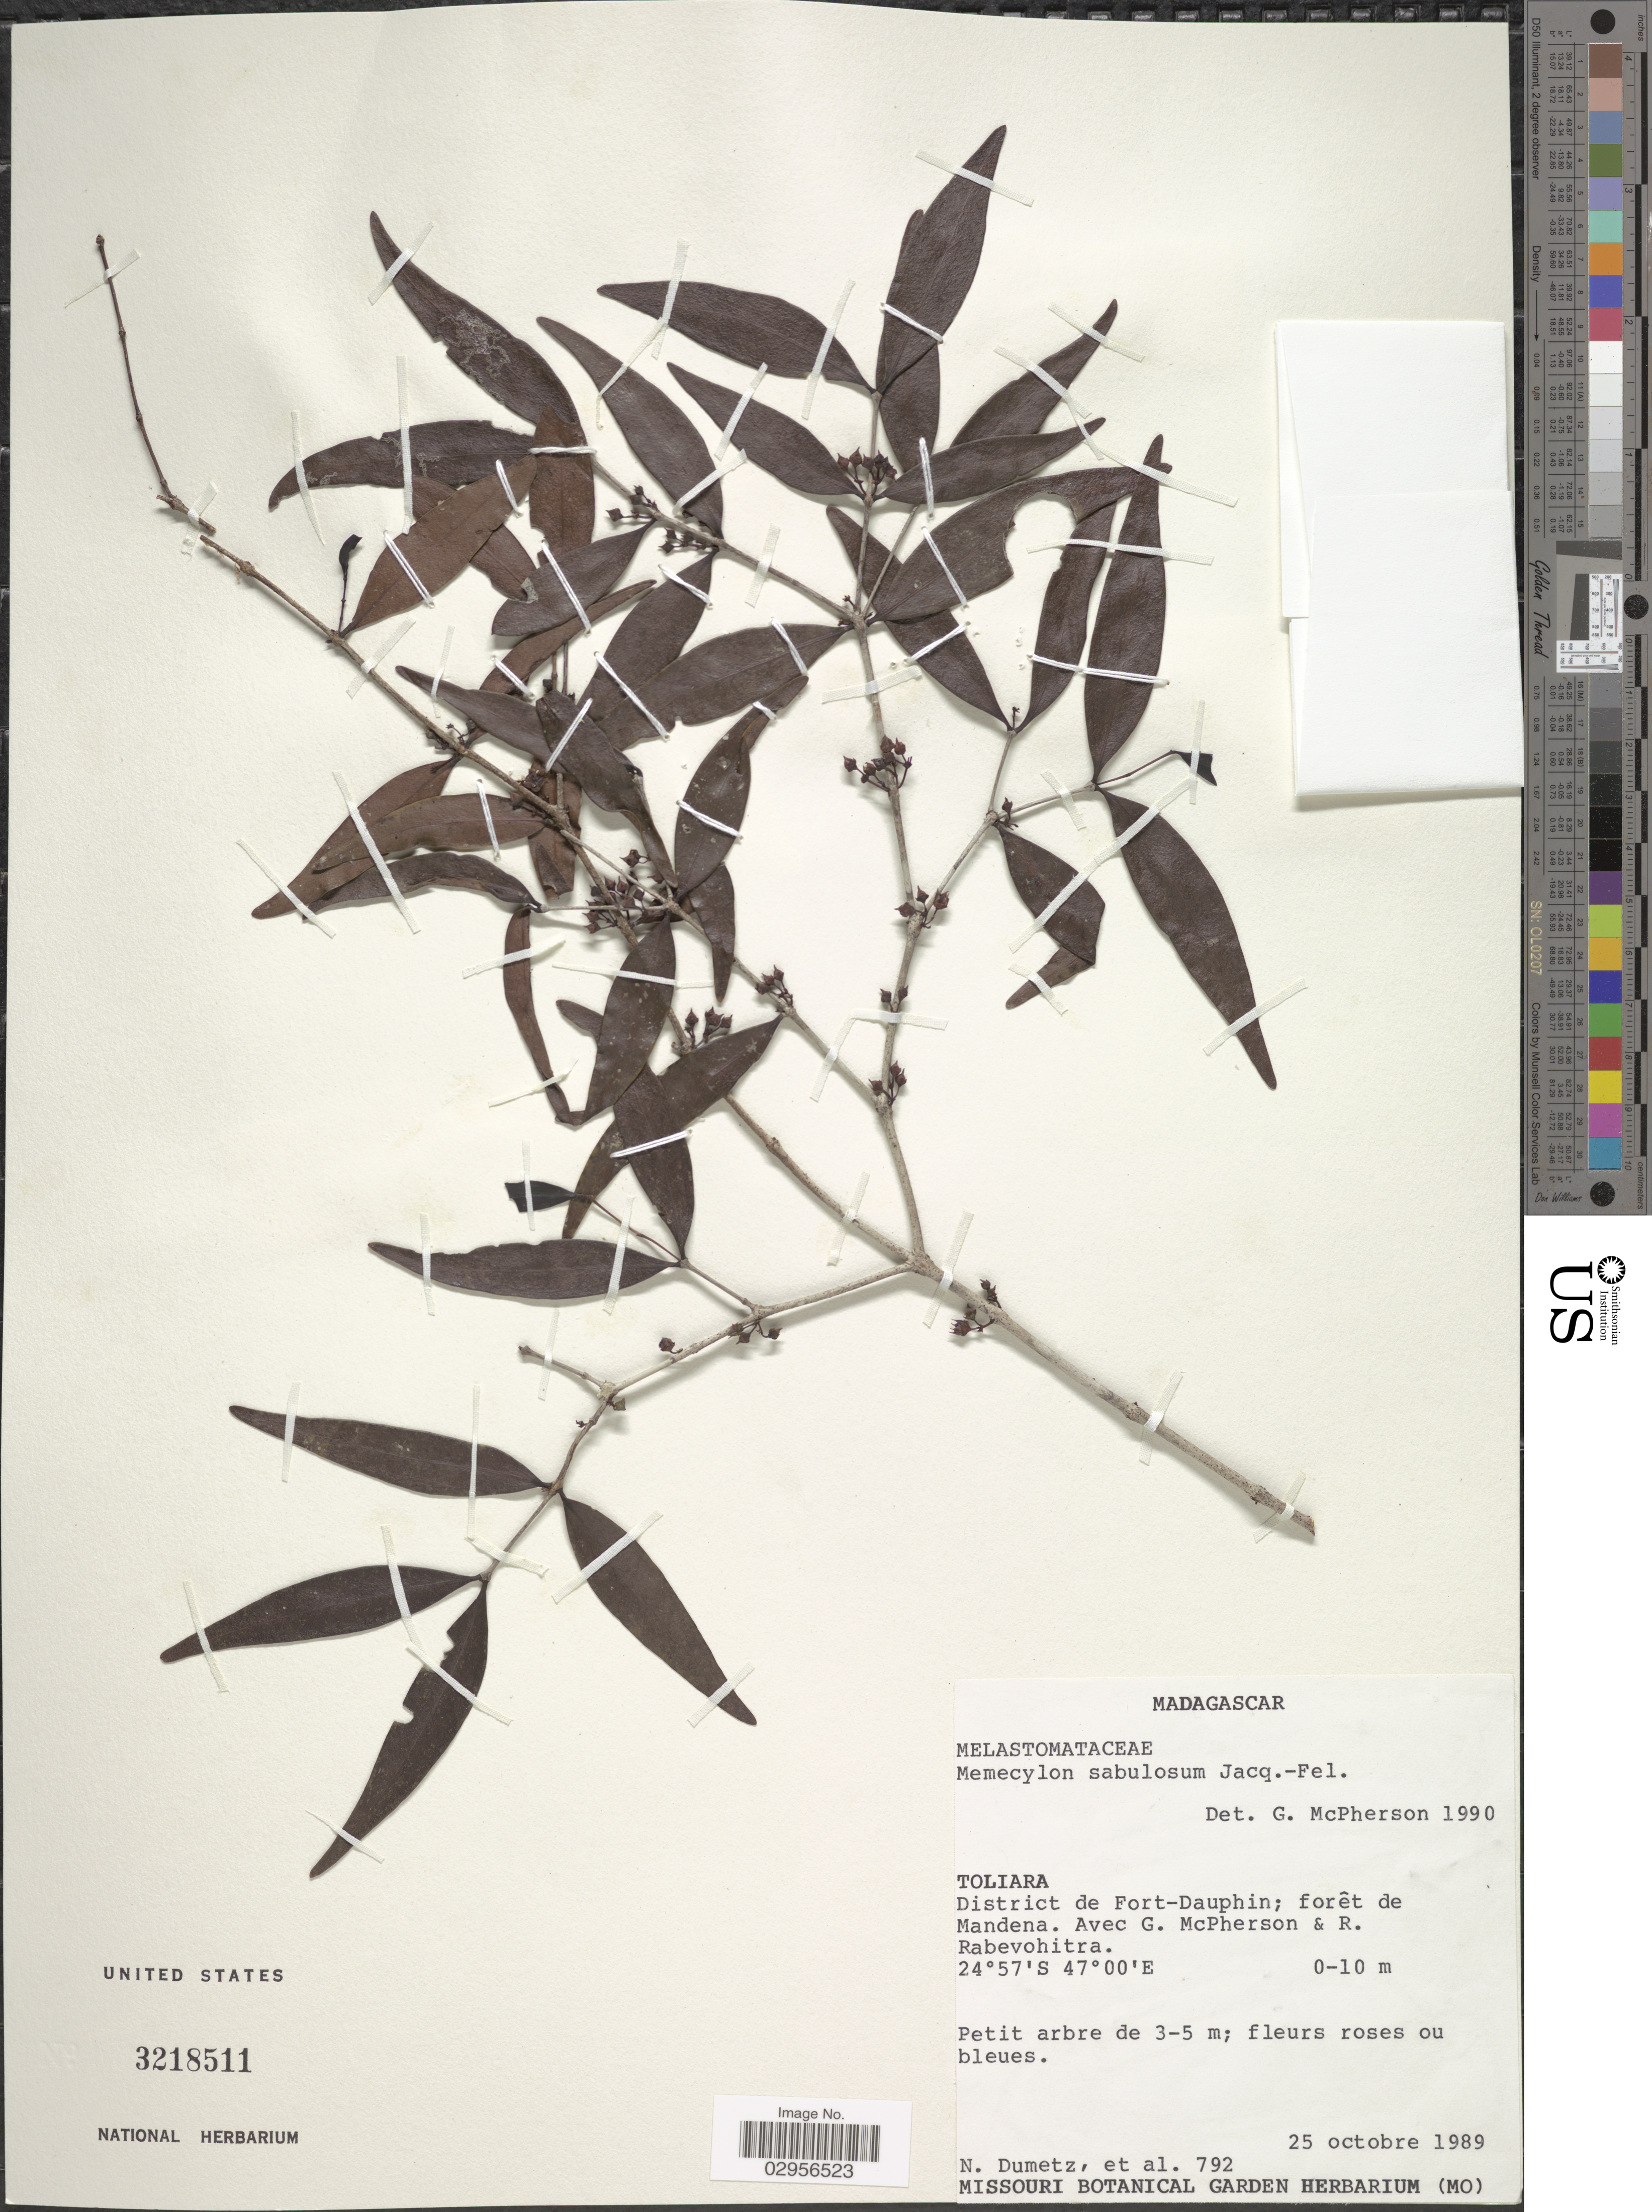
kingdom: Plantae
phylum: Tracheophyta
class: Magnoliopsida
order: Myrtales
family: Melastomataceae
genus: Memecylon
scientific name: Memecylon sabulosum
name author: Jacq.-Fél.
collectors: N. Dumetz, A. McPherson & R. Rabevohitra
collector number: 792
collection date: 1989-10-25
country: Madagascar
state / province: Anosy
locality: District de Fort-Dauphin; forêt de Mandena.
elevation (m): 0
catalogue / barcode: US 3218511